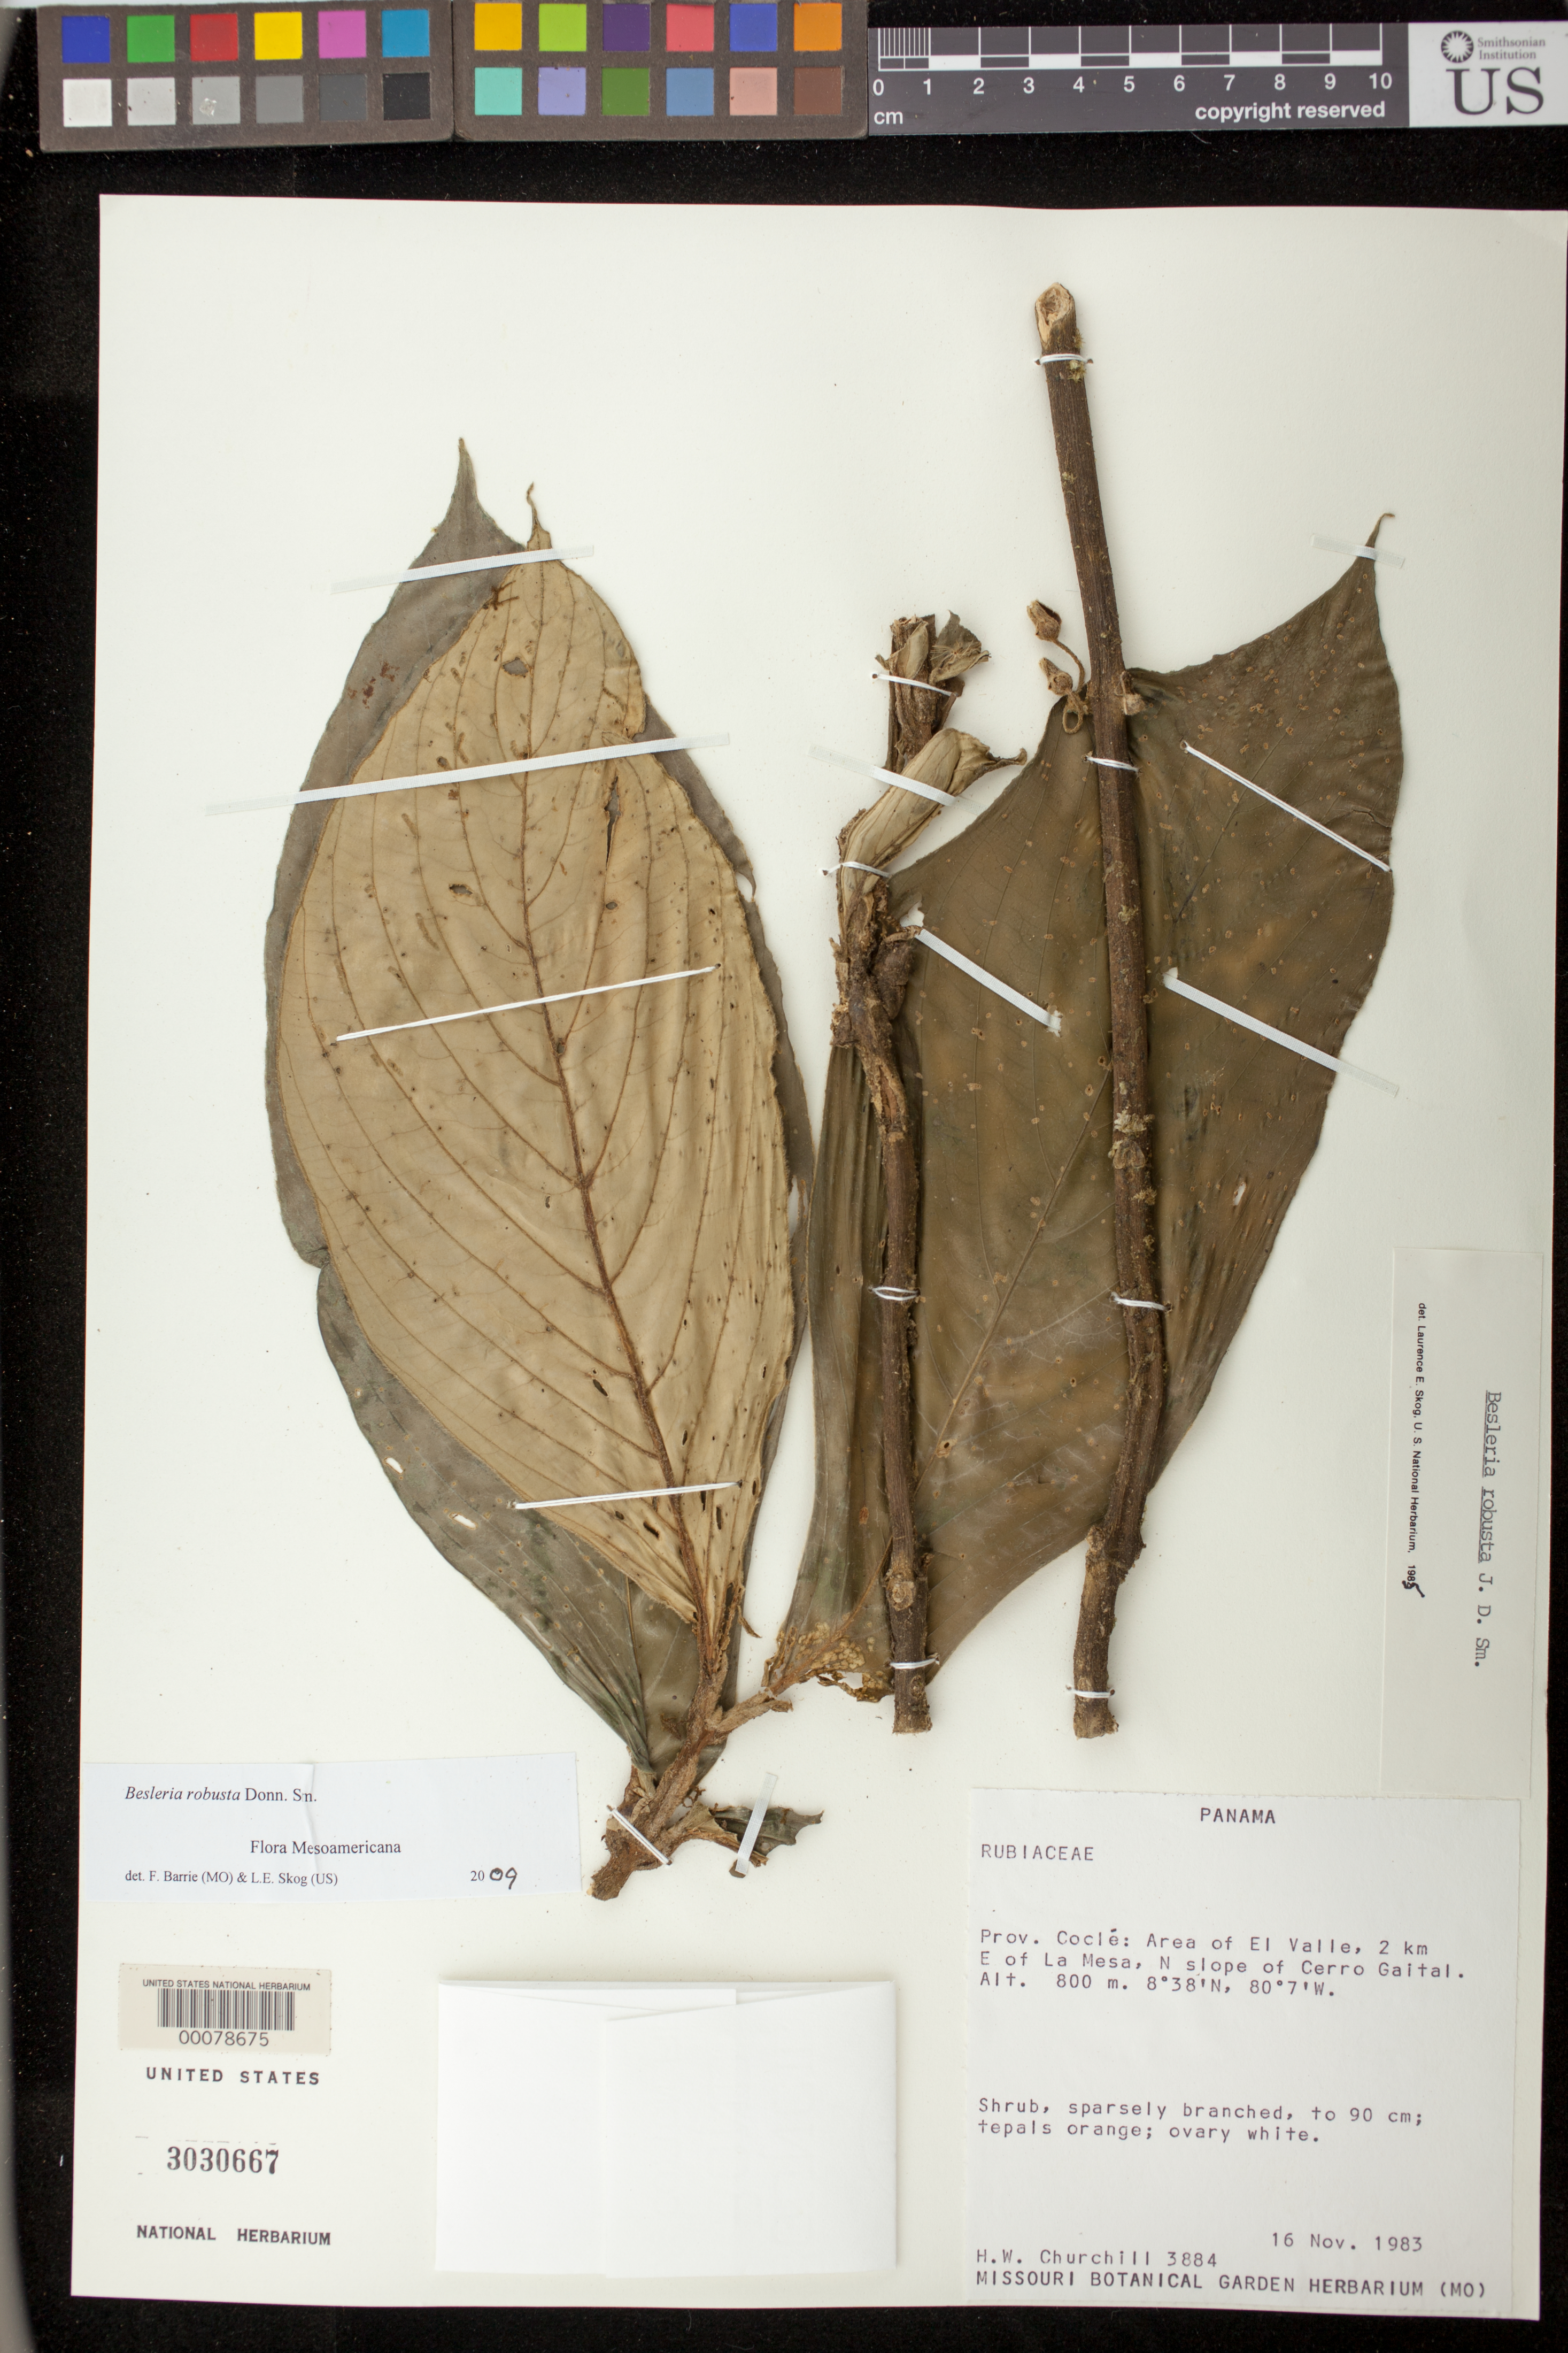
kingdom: Plantae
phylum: Tracheophyta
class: Magnoliopsida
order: Lamiales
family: Gesneriaceae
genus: Besleria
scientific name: Besleria robusta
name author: Donn. Sm.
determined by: Skog, Laurence E.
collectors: H. Churchill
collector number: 3884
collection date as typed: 16 Nov 1983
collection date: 1983-11-16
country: Panama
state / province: Coclé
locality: Area of El Valle, 2 km E of La Mesa, N slope of Cerro Gaital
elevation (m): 800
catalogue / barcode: US 3030667